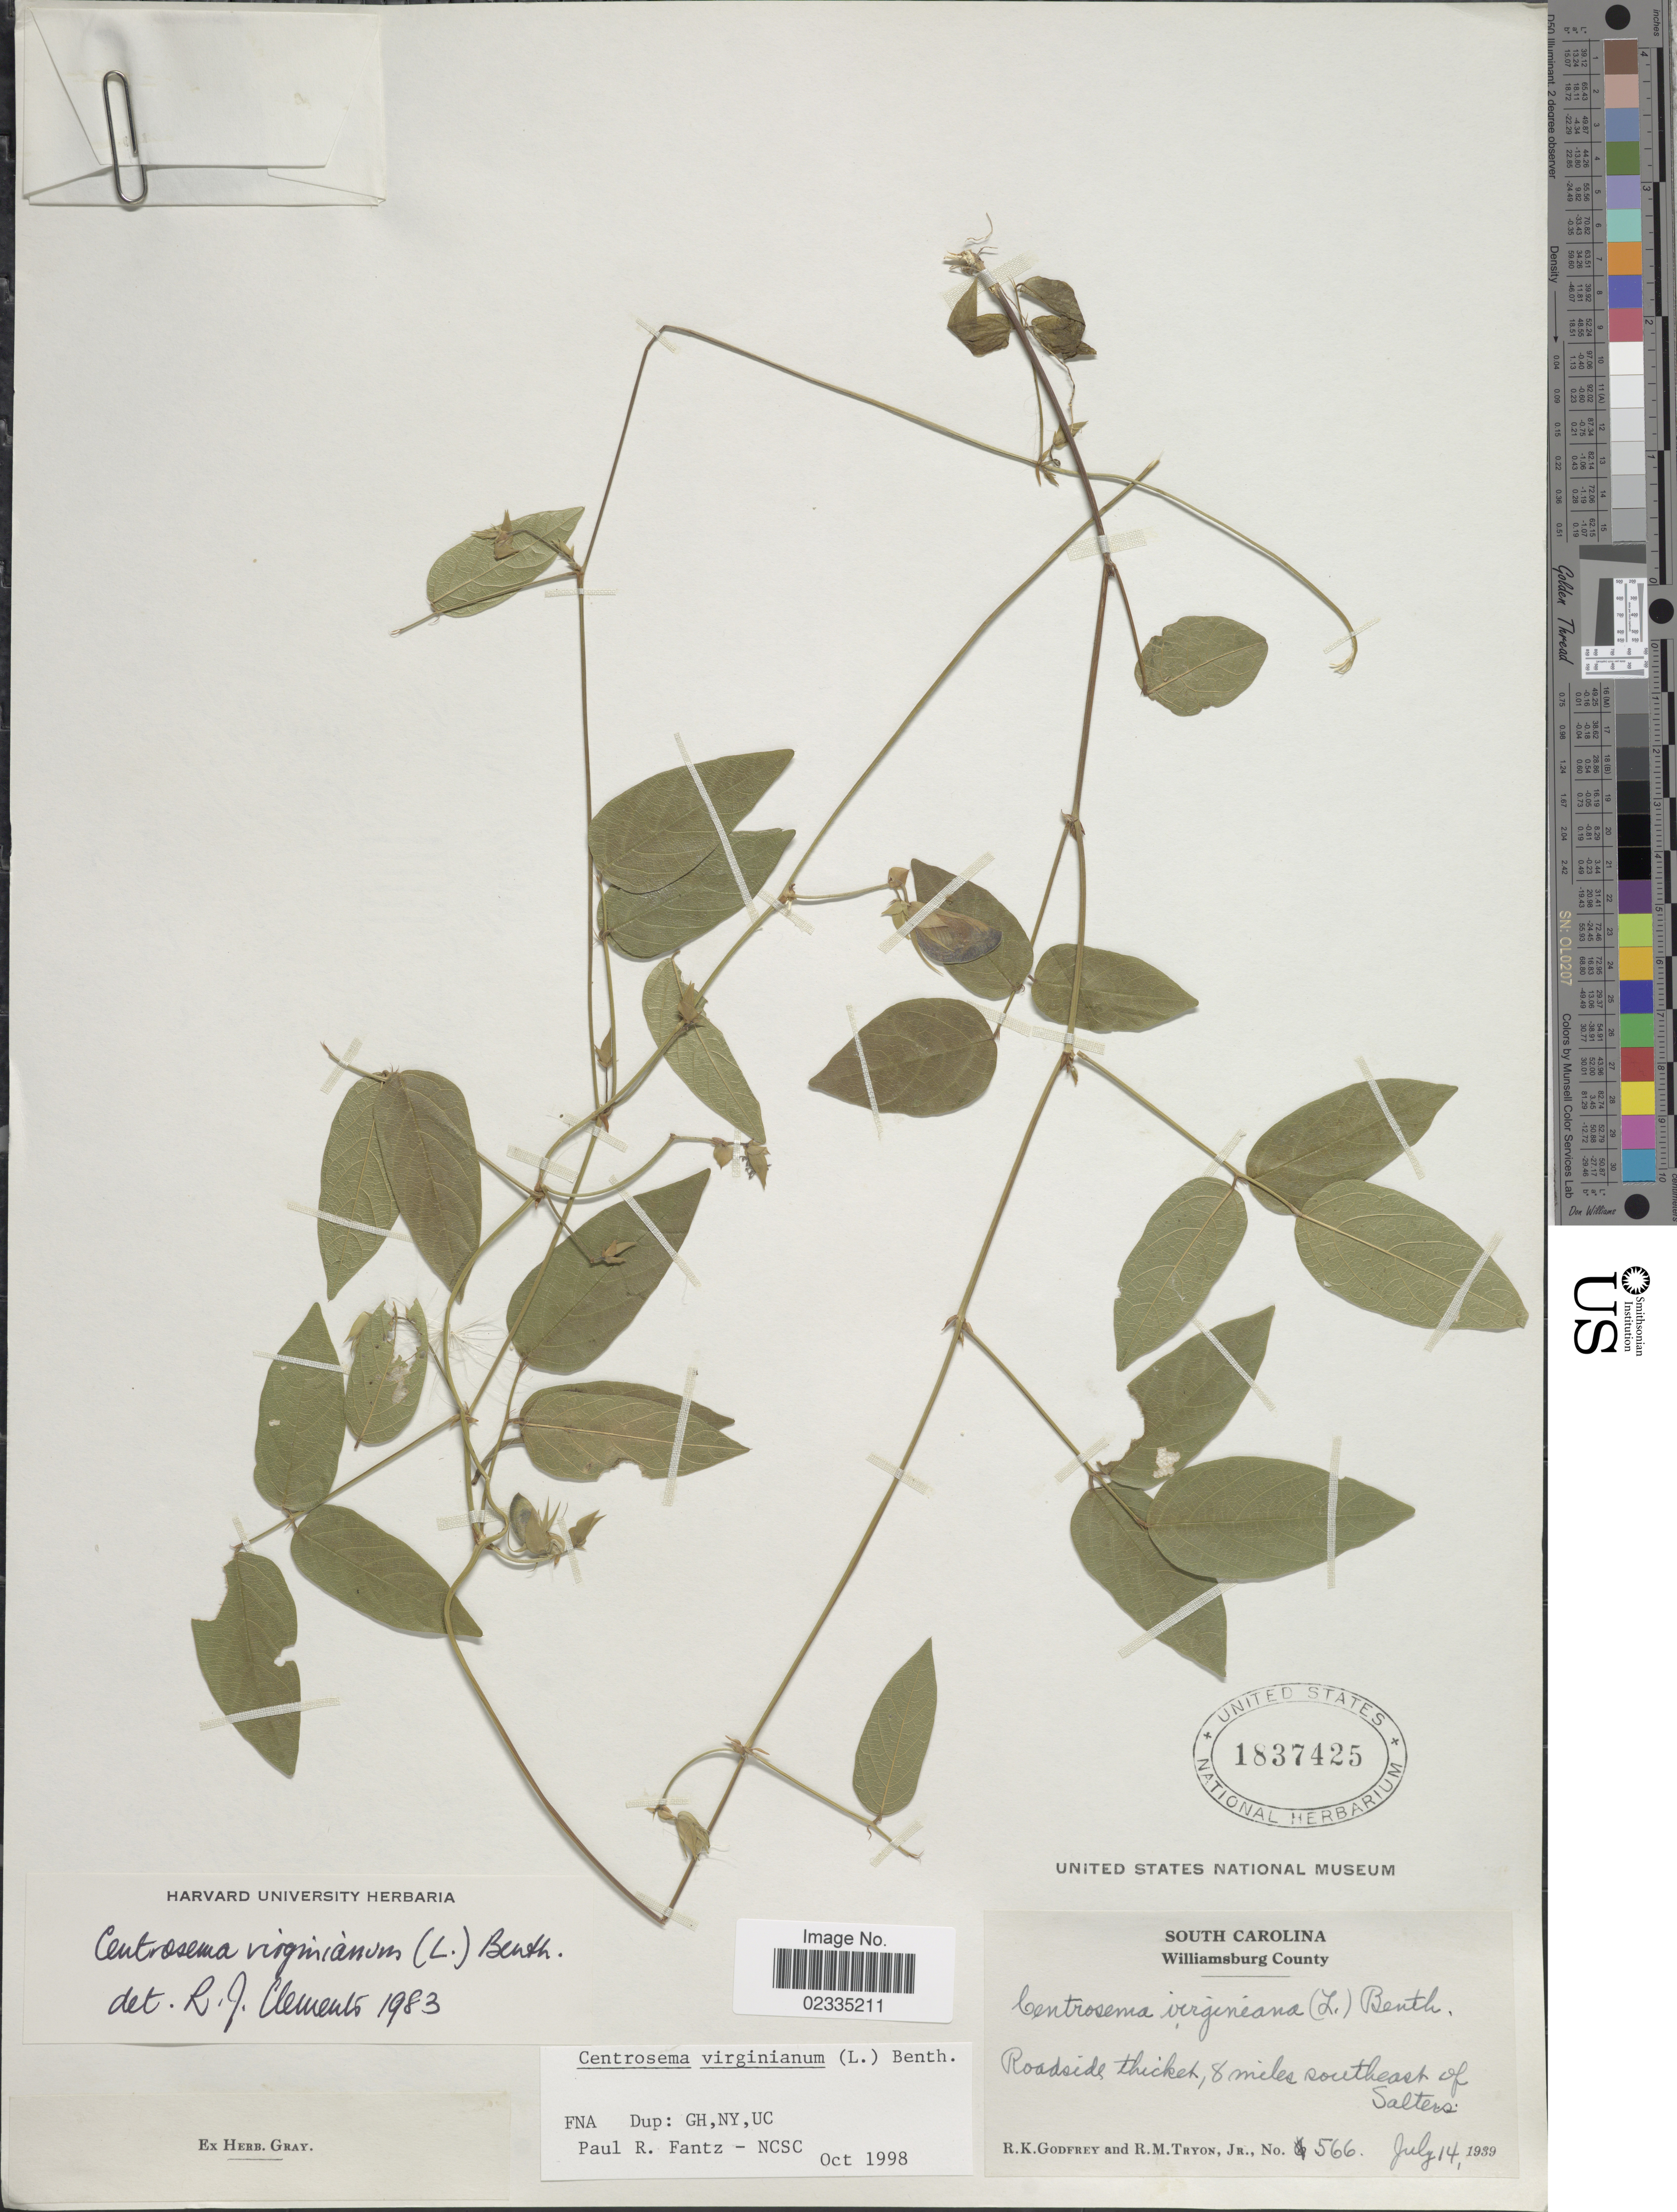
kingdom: Plantae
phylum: Tracheophyta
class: Magnoliopsida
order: Fabales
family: Fabaceae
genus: Centrosema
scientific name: Centrosema virginianum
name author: (L.) Benth.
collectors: R. K. Godfrey & R. M. Tryon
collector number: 566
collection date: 1939-07-14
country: United States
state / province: South Carolina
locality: Williamsburg County, Roadside thicket, 8 miles southeast of Salters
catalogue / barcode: US 1837425